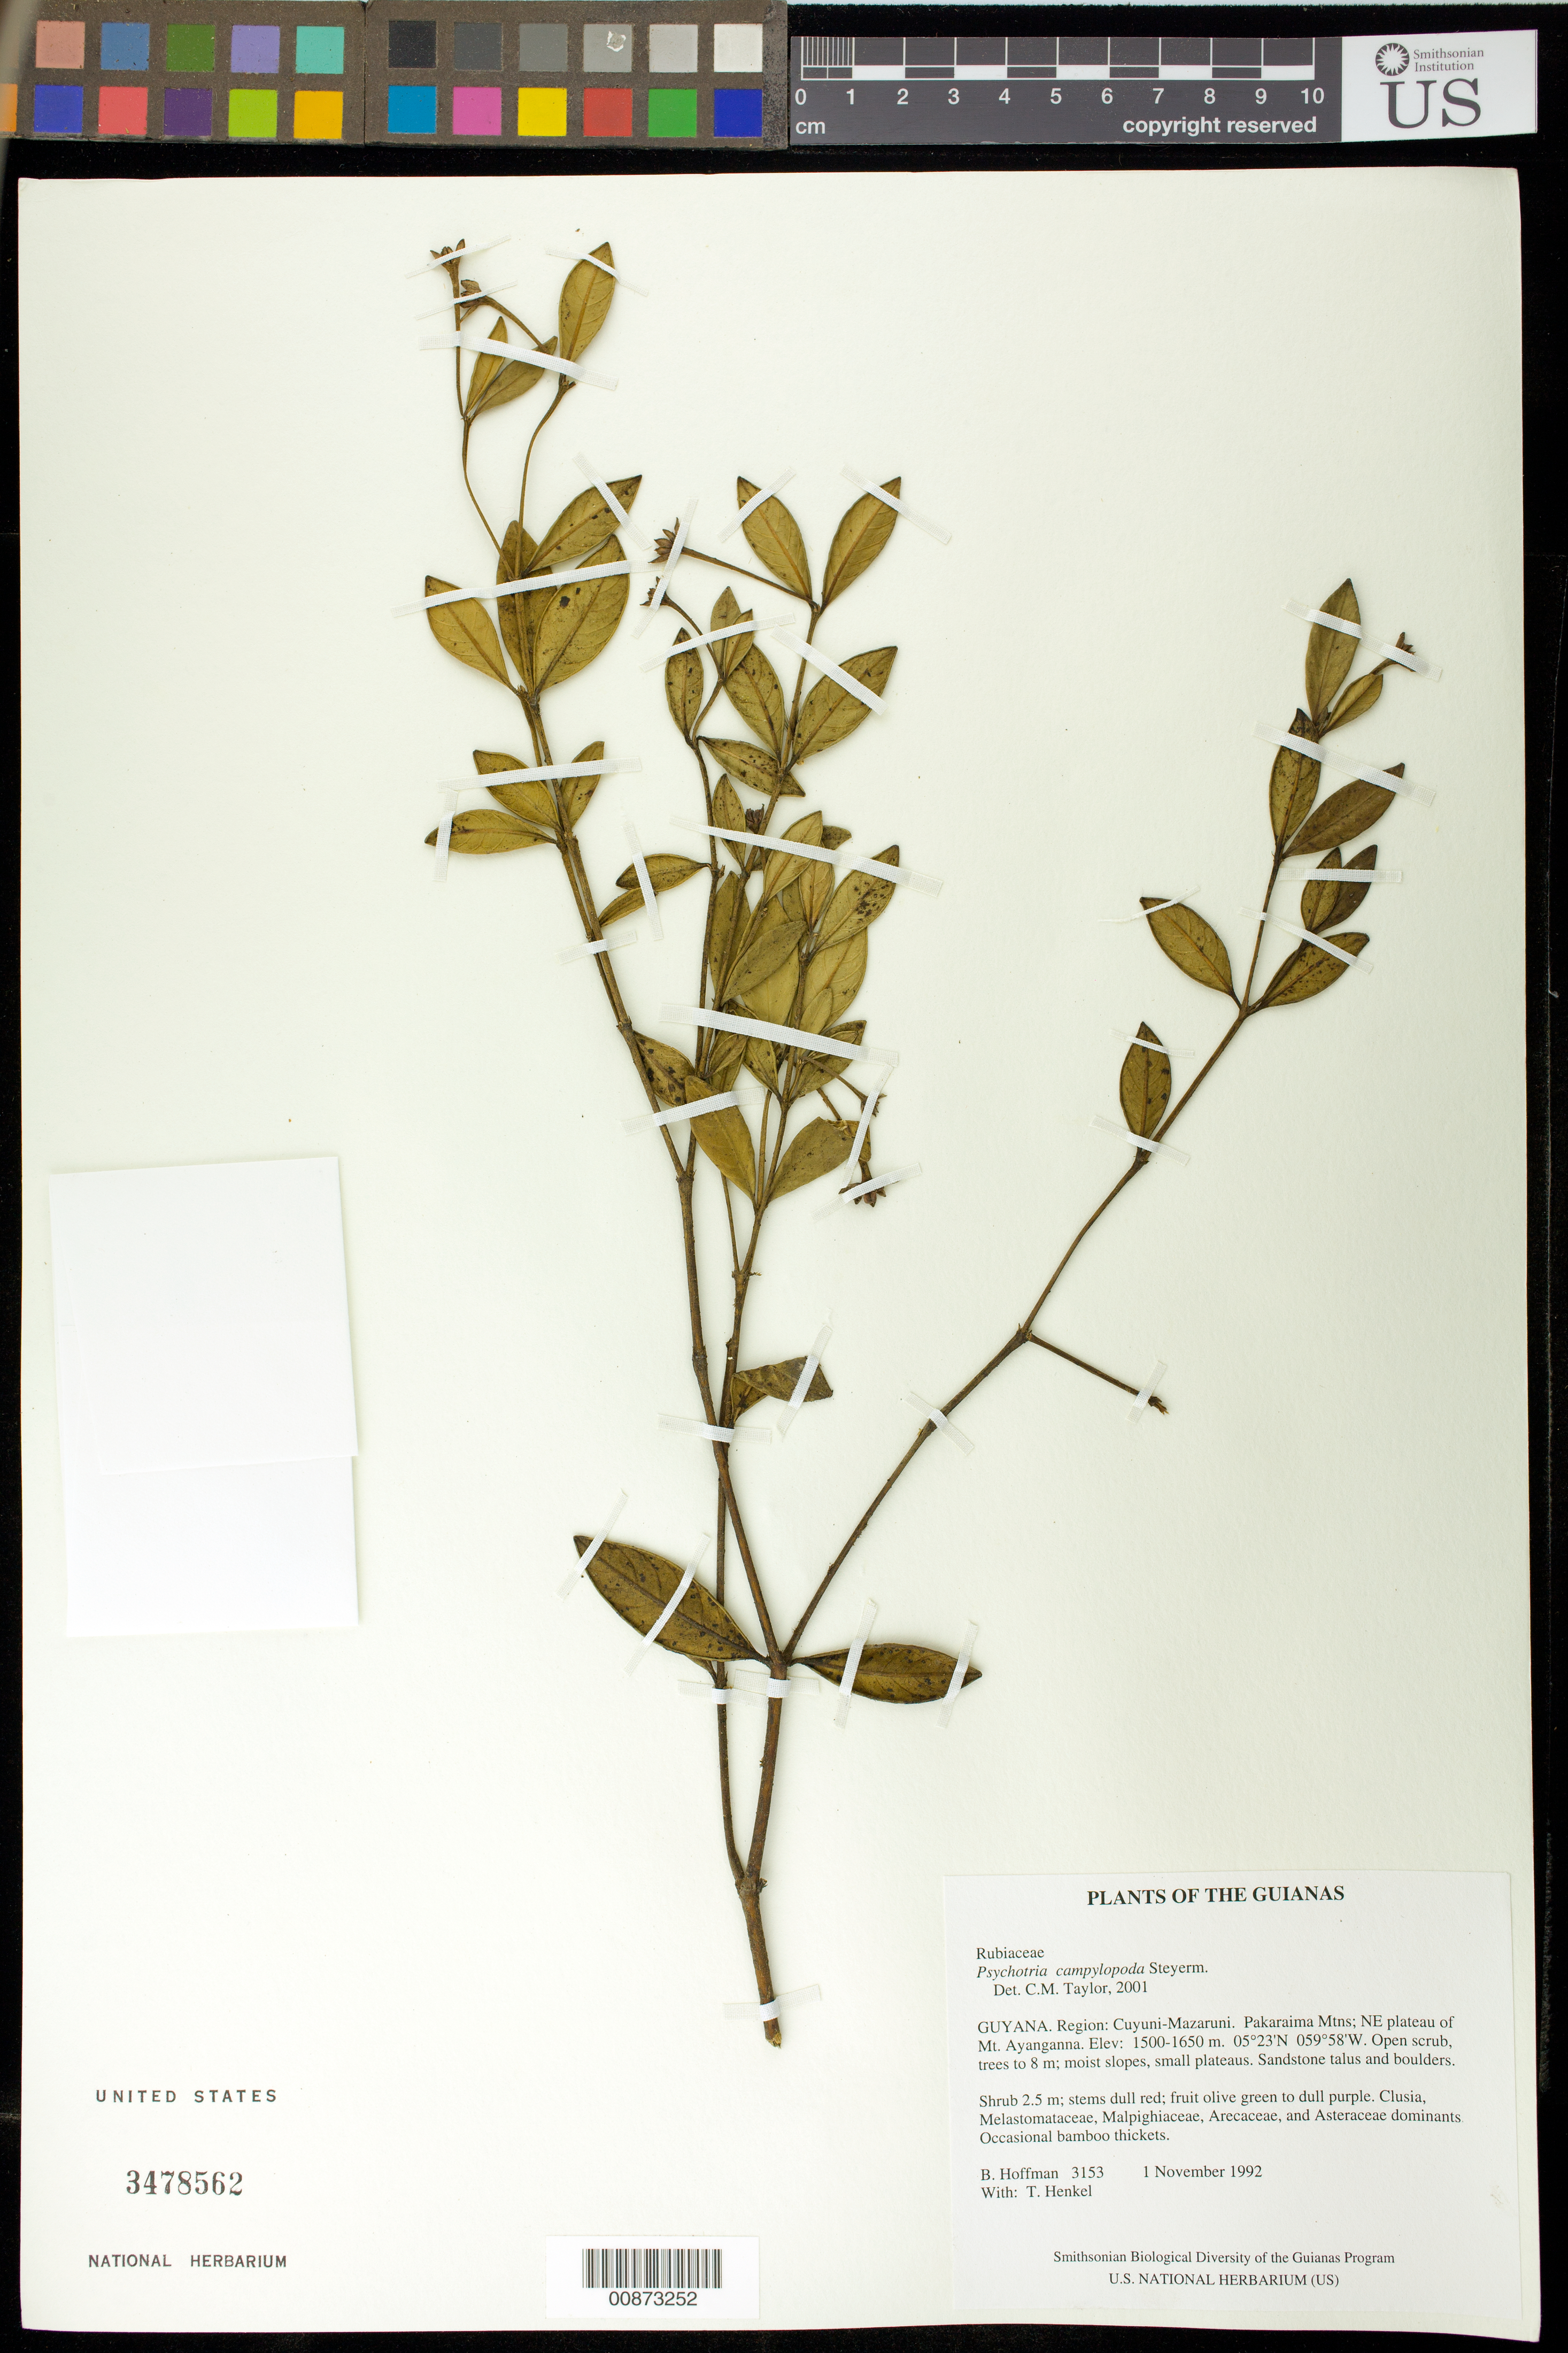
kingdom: Plantae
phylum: Tracheophyta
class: Magnoliopsida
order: Gentianales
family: Rubiaceae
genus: Palicourea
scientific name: Palicourea campylopoda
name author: (Standl.) Delprete & J.H. Kirkbr.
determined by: Kirkbride, J. H., Jr.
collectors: B. Hoffman & T. Henkel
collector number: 3153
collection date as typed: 1 November 1992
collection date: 1992-11-01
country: Guyana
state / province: Cuyuni-Mazaruni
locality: Pakaraima Mountains; NE plateau of Mt. Ayanganna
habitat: Open scrub, trees to 8 m; moist slopes, small plateaus. Sandstone talus and boulders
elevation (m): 1500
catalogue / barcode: US 3478562